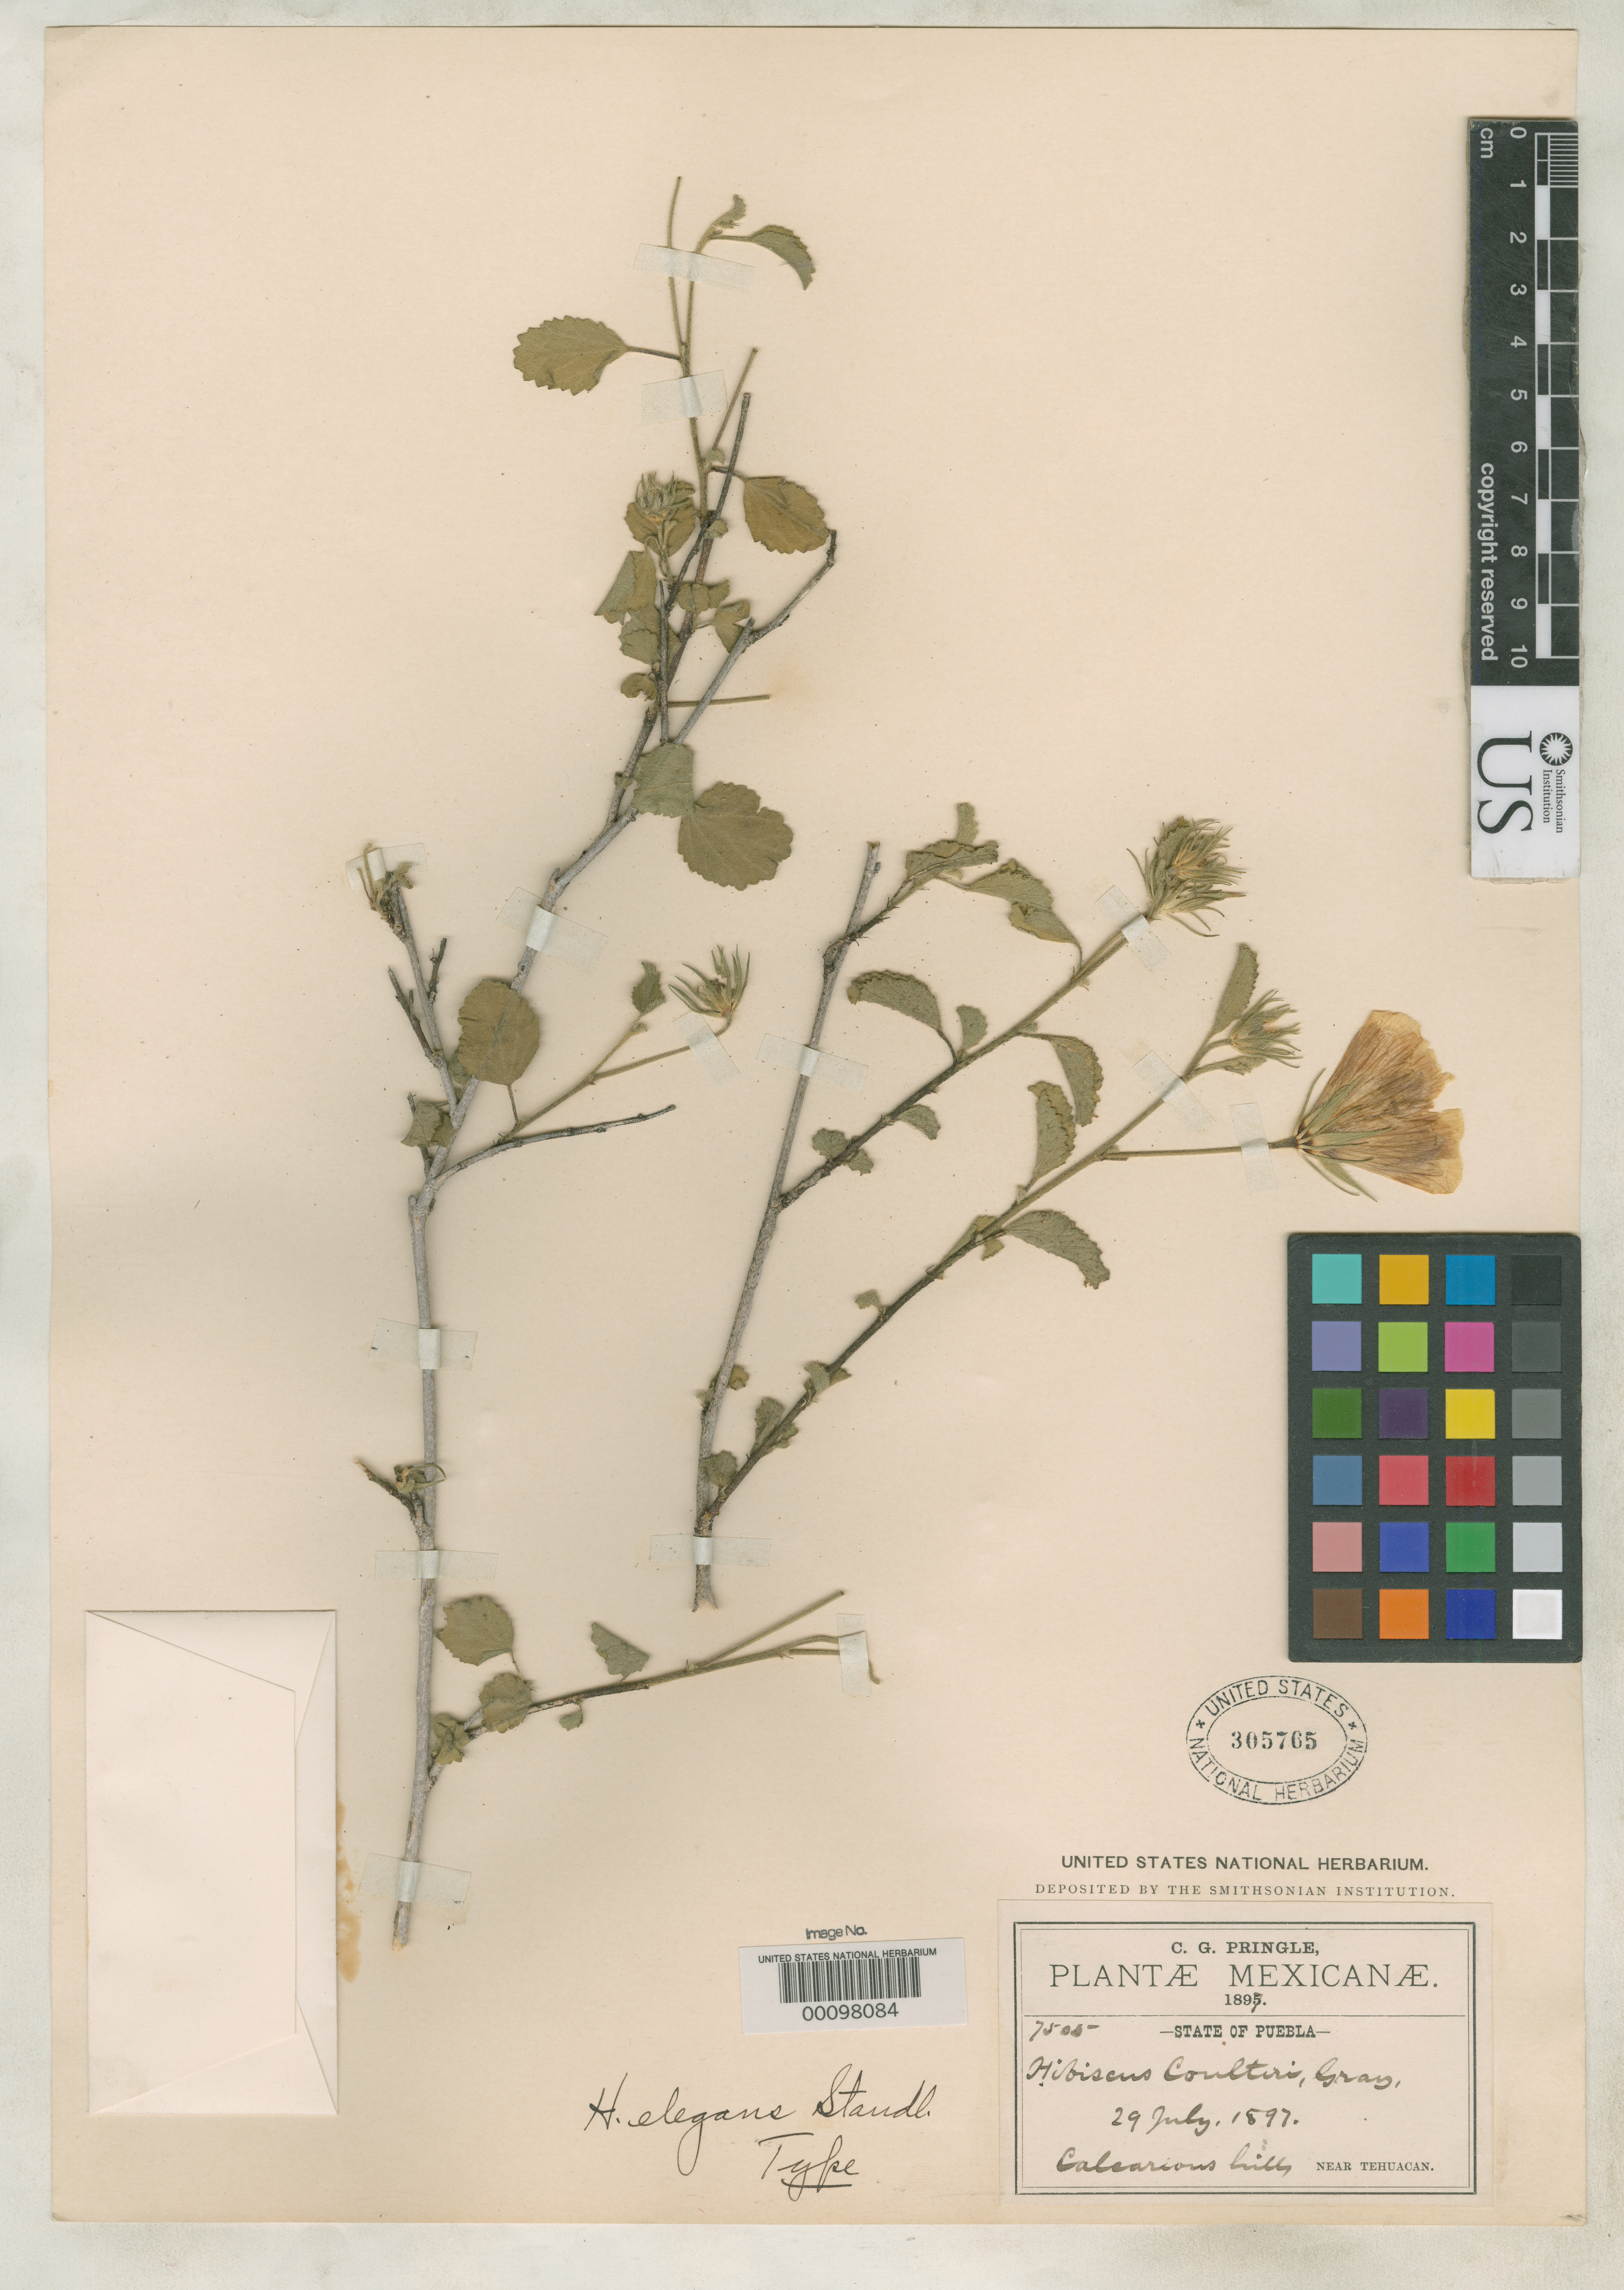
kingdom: Plantae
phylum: Tracheophyta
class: Magnoliopsida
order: Malvales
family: Malvaceae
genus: Hibiscus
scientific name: Hibiscus elegans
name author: Standl.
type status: Holotype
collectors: C. G. Pringle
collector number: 7505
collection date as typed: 29 Jul 1897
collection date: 1897-07-29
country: Mexico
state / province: Puebla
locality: Tehuacan.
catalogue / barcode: US 305765